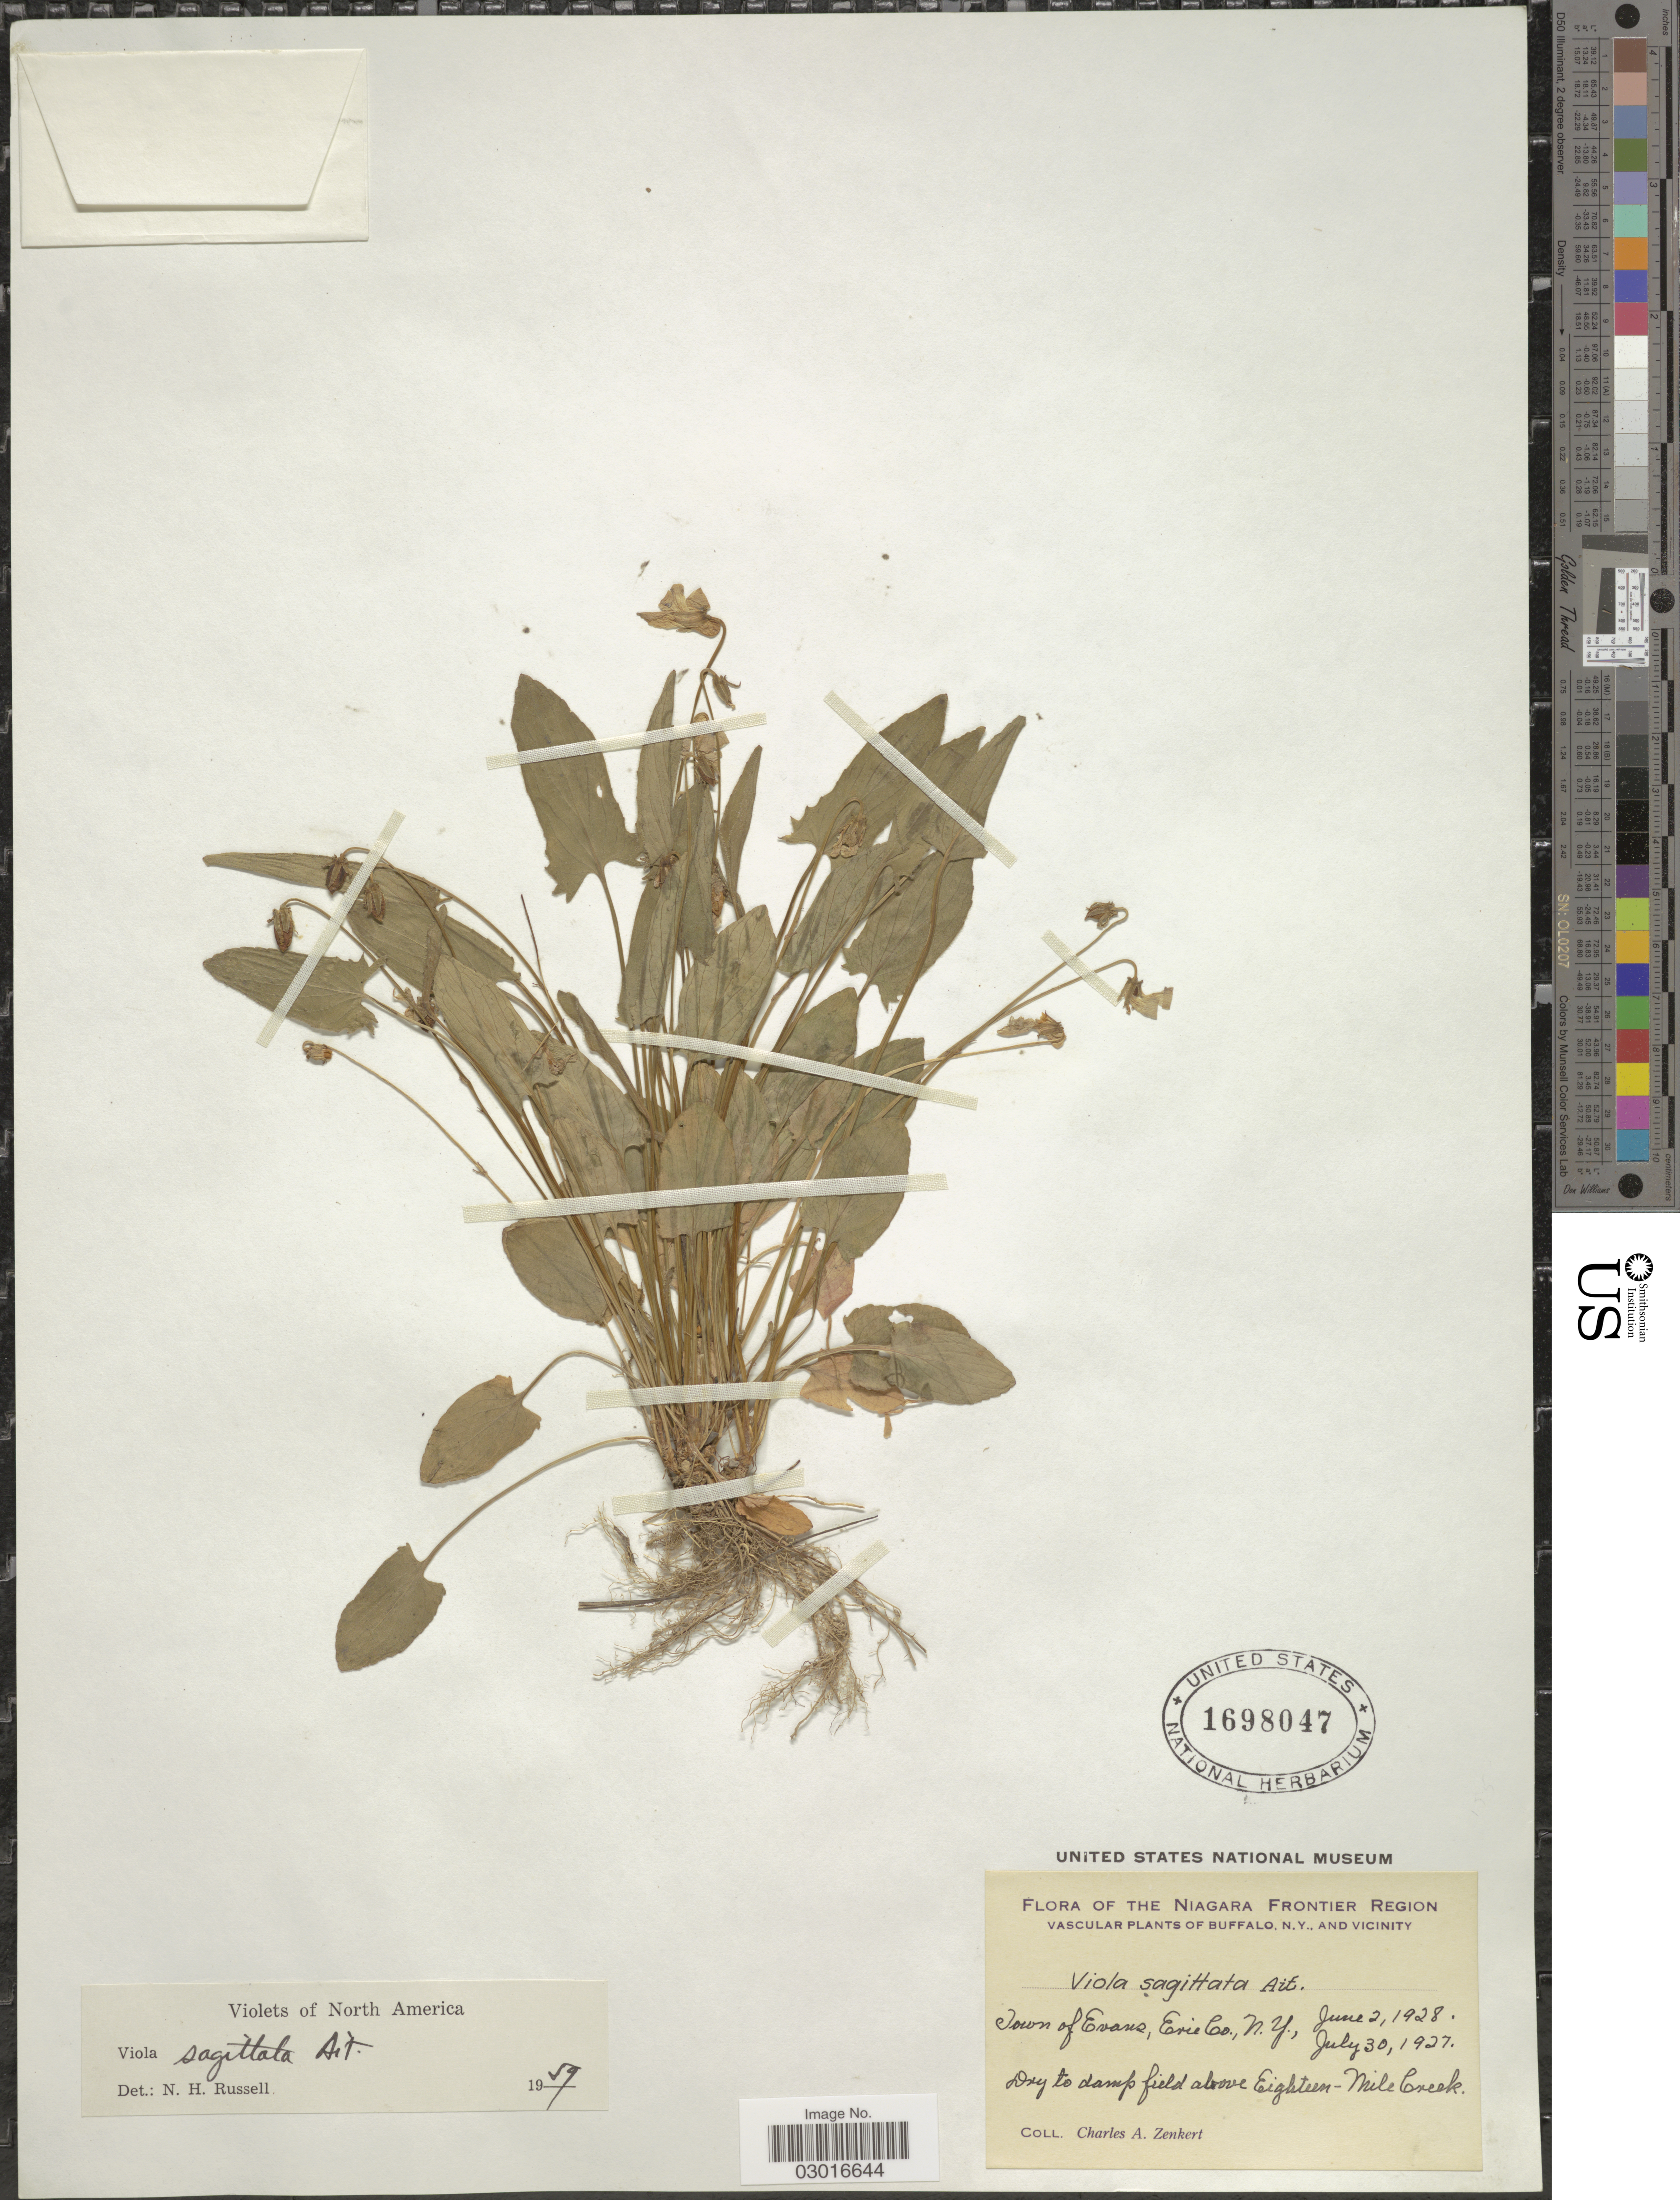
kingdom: Plantae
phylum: Tracheophyta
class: Magnoliopsida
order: Malpighiales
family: Violaceae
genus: Viola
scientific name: Viola sagittata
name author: Aiton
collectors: C. Zenkert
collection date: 1927-07-30/1928-06-21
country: United States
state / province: New York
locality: Niagara Frontier Region. Vascular of Buffalo, and vicinity. Town of Evans, Erie Co. Dry to damp field above Eighteen-Mile Creek.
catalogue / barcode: US 1698047